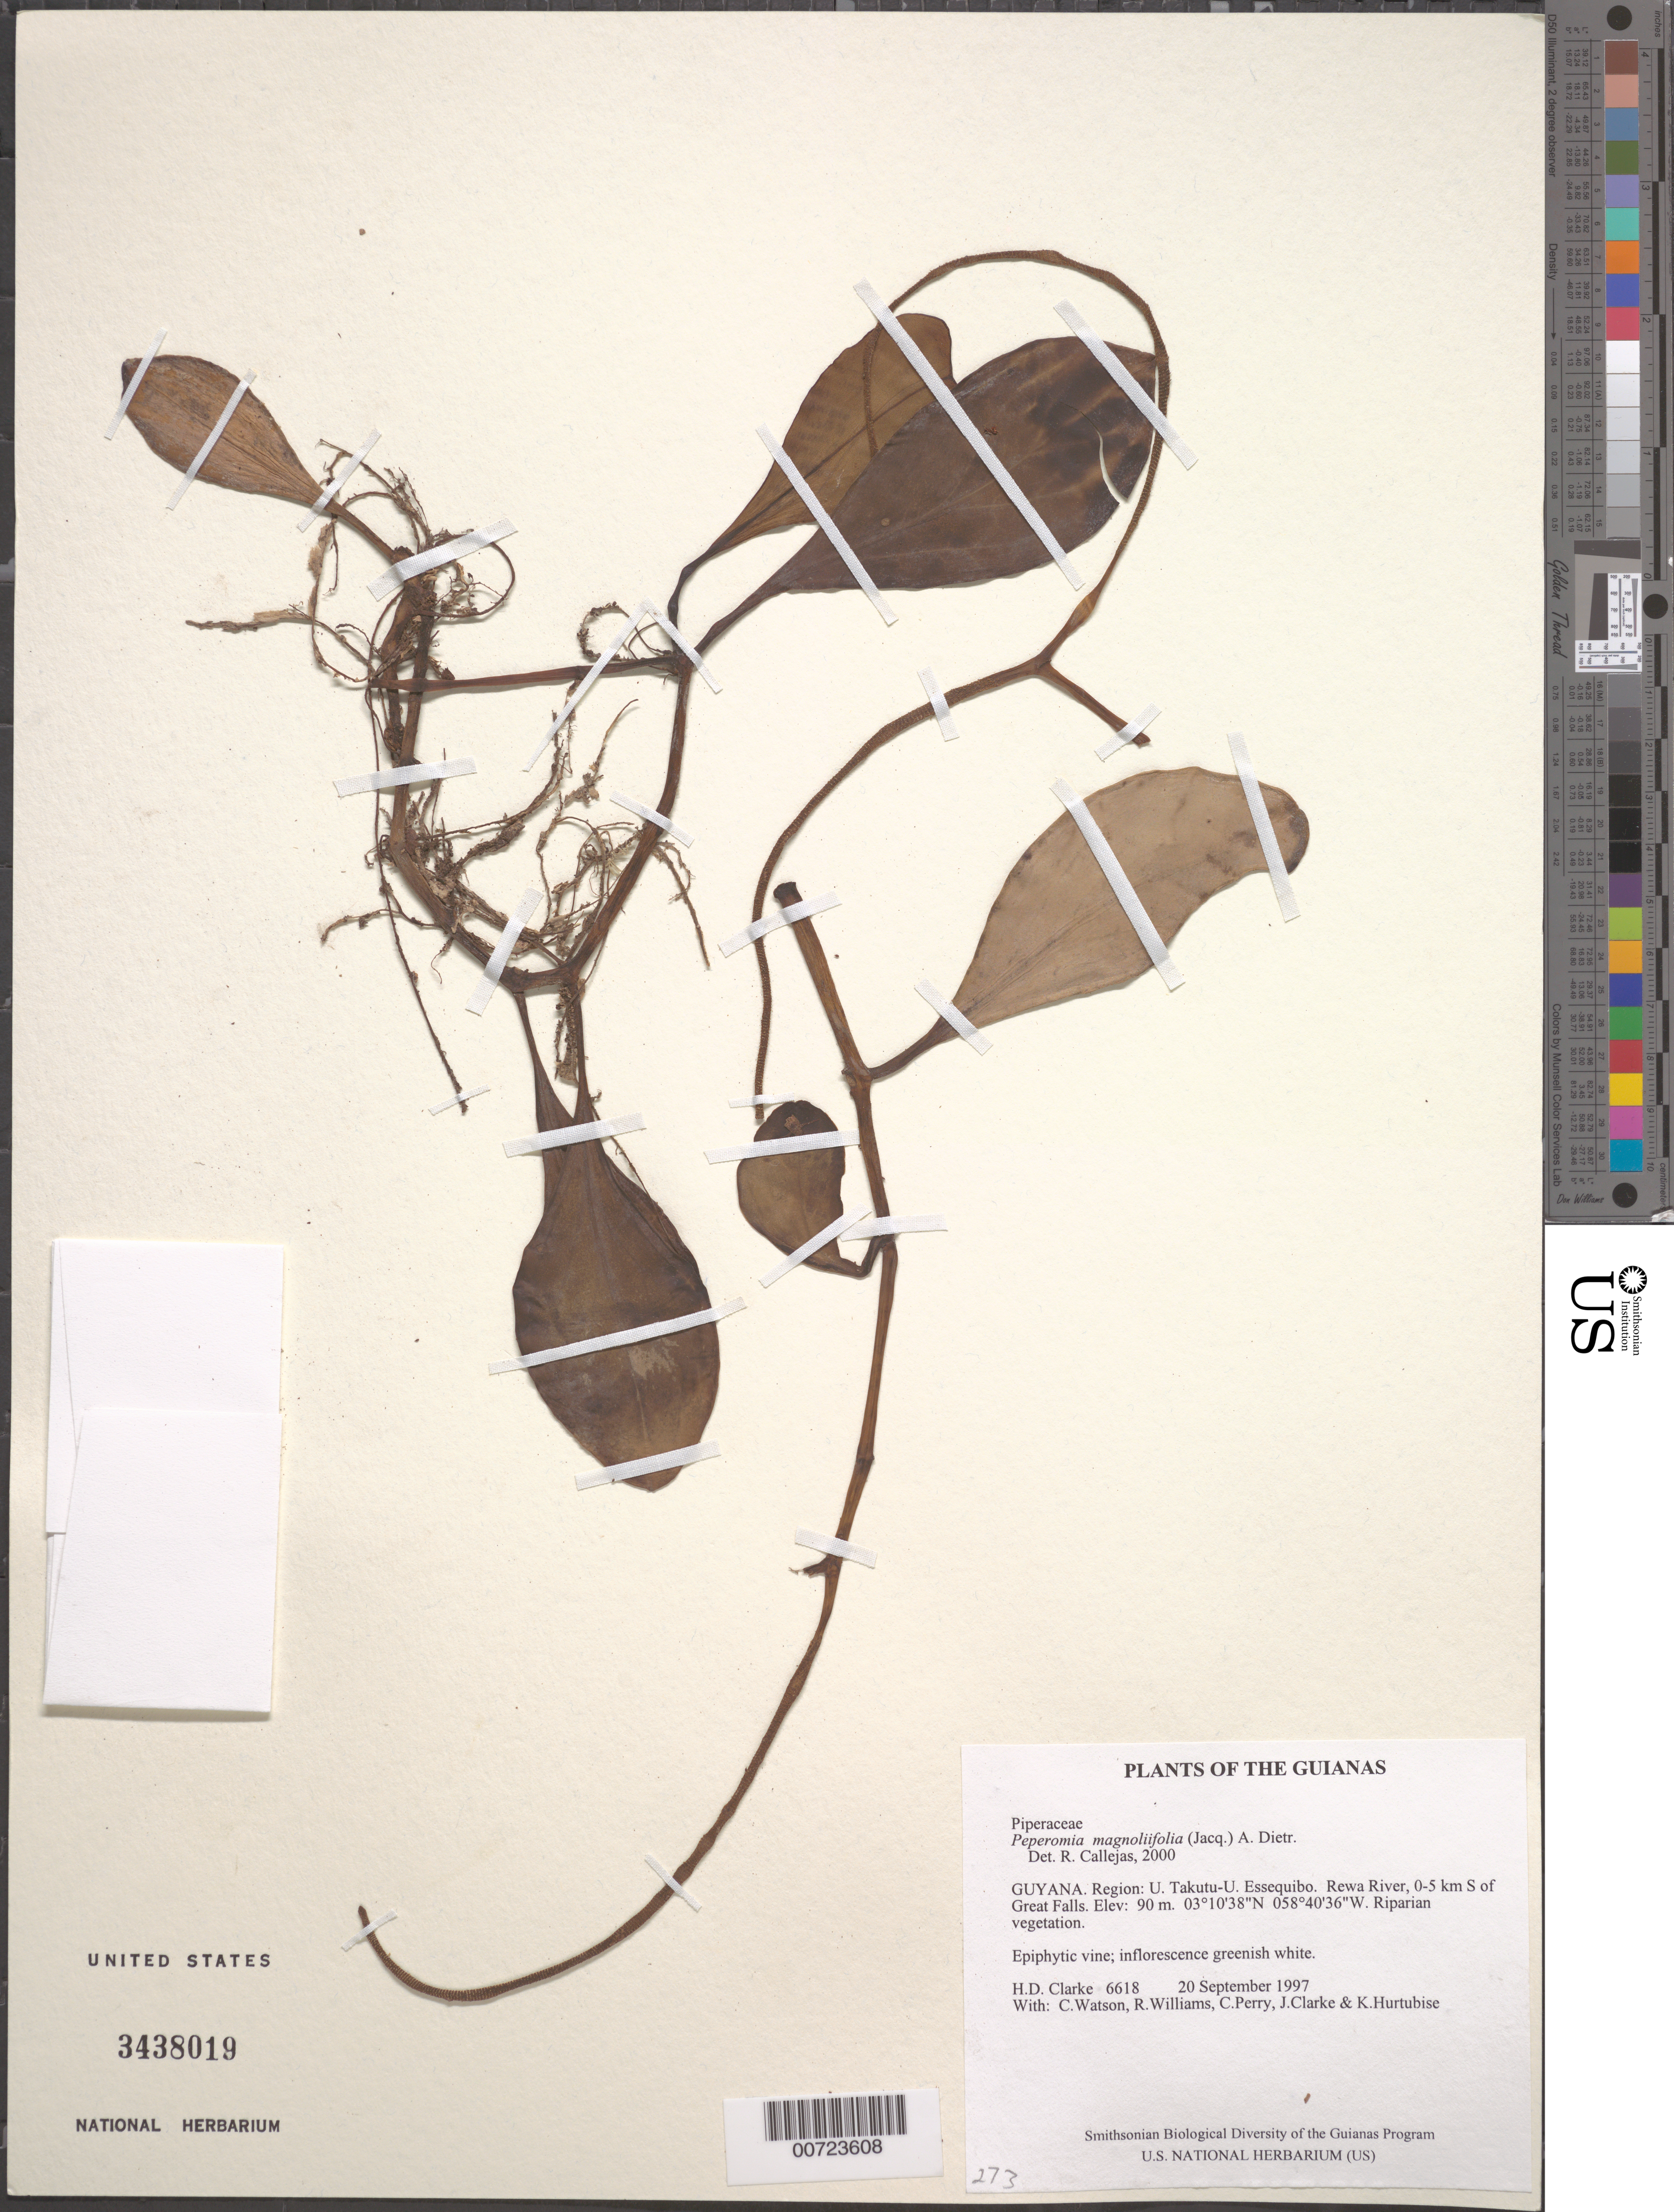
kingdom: Plantae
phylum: Tracheophyta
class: Magnoliopsida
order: Piperales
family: Piperaceae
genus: Peperomia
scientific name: Peperomia magnoliifolia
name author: (Jacq.) A. Dietr.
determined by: Görts-van Rijn, A. R. A.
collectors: H. D. Clarke, C. Watson, R. Williams, C. Perry, J. Clarke & K. Hurtubise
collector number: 6618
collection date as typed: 20 September 1997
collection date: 1997-09-20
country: Guyana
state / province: U. Takutu-U. Essequibo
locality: Rewa River, 0-5 km S of Great Falls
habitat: Riparian vegetation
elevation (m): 90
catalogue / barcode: US 3438019